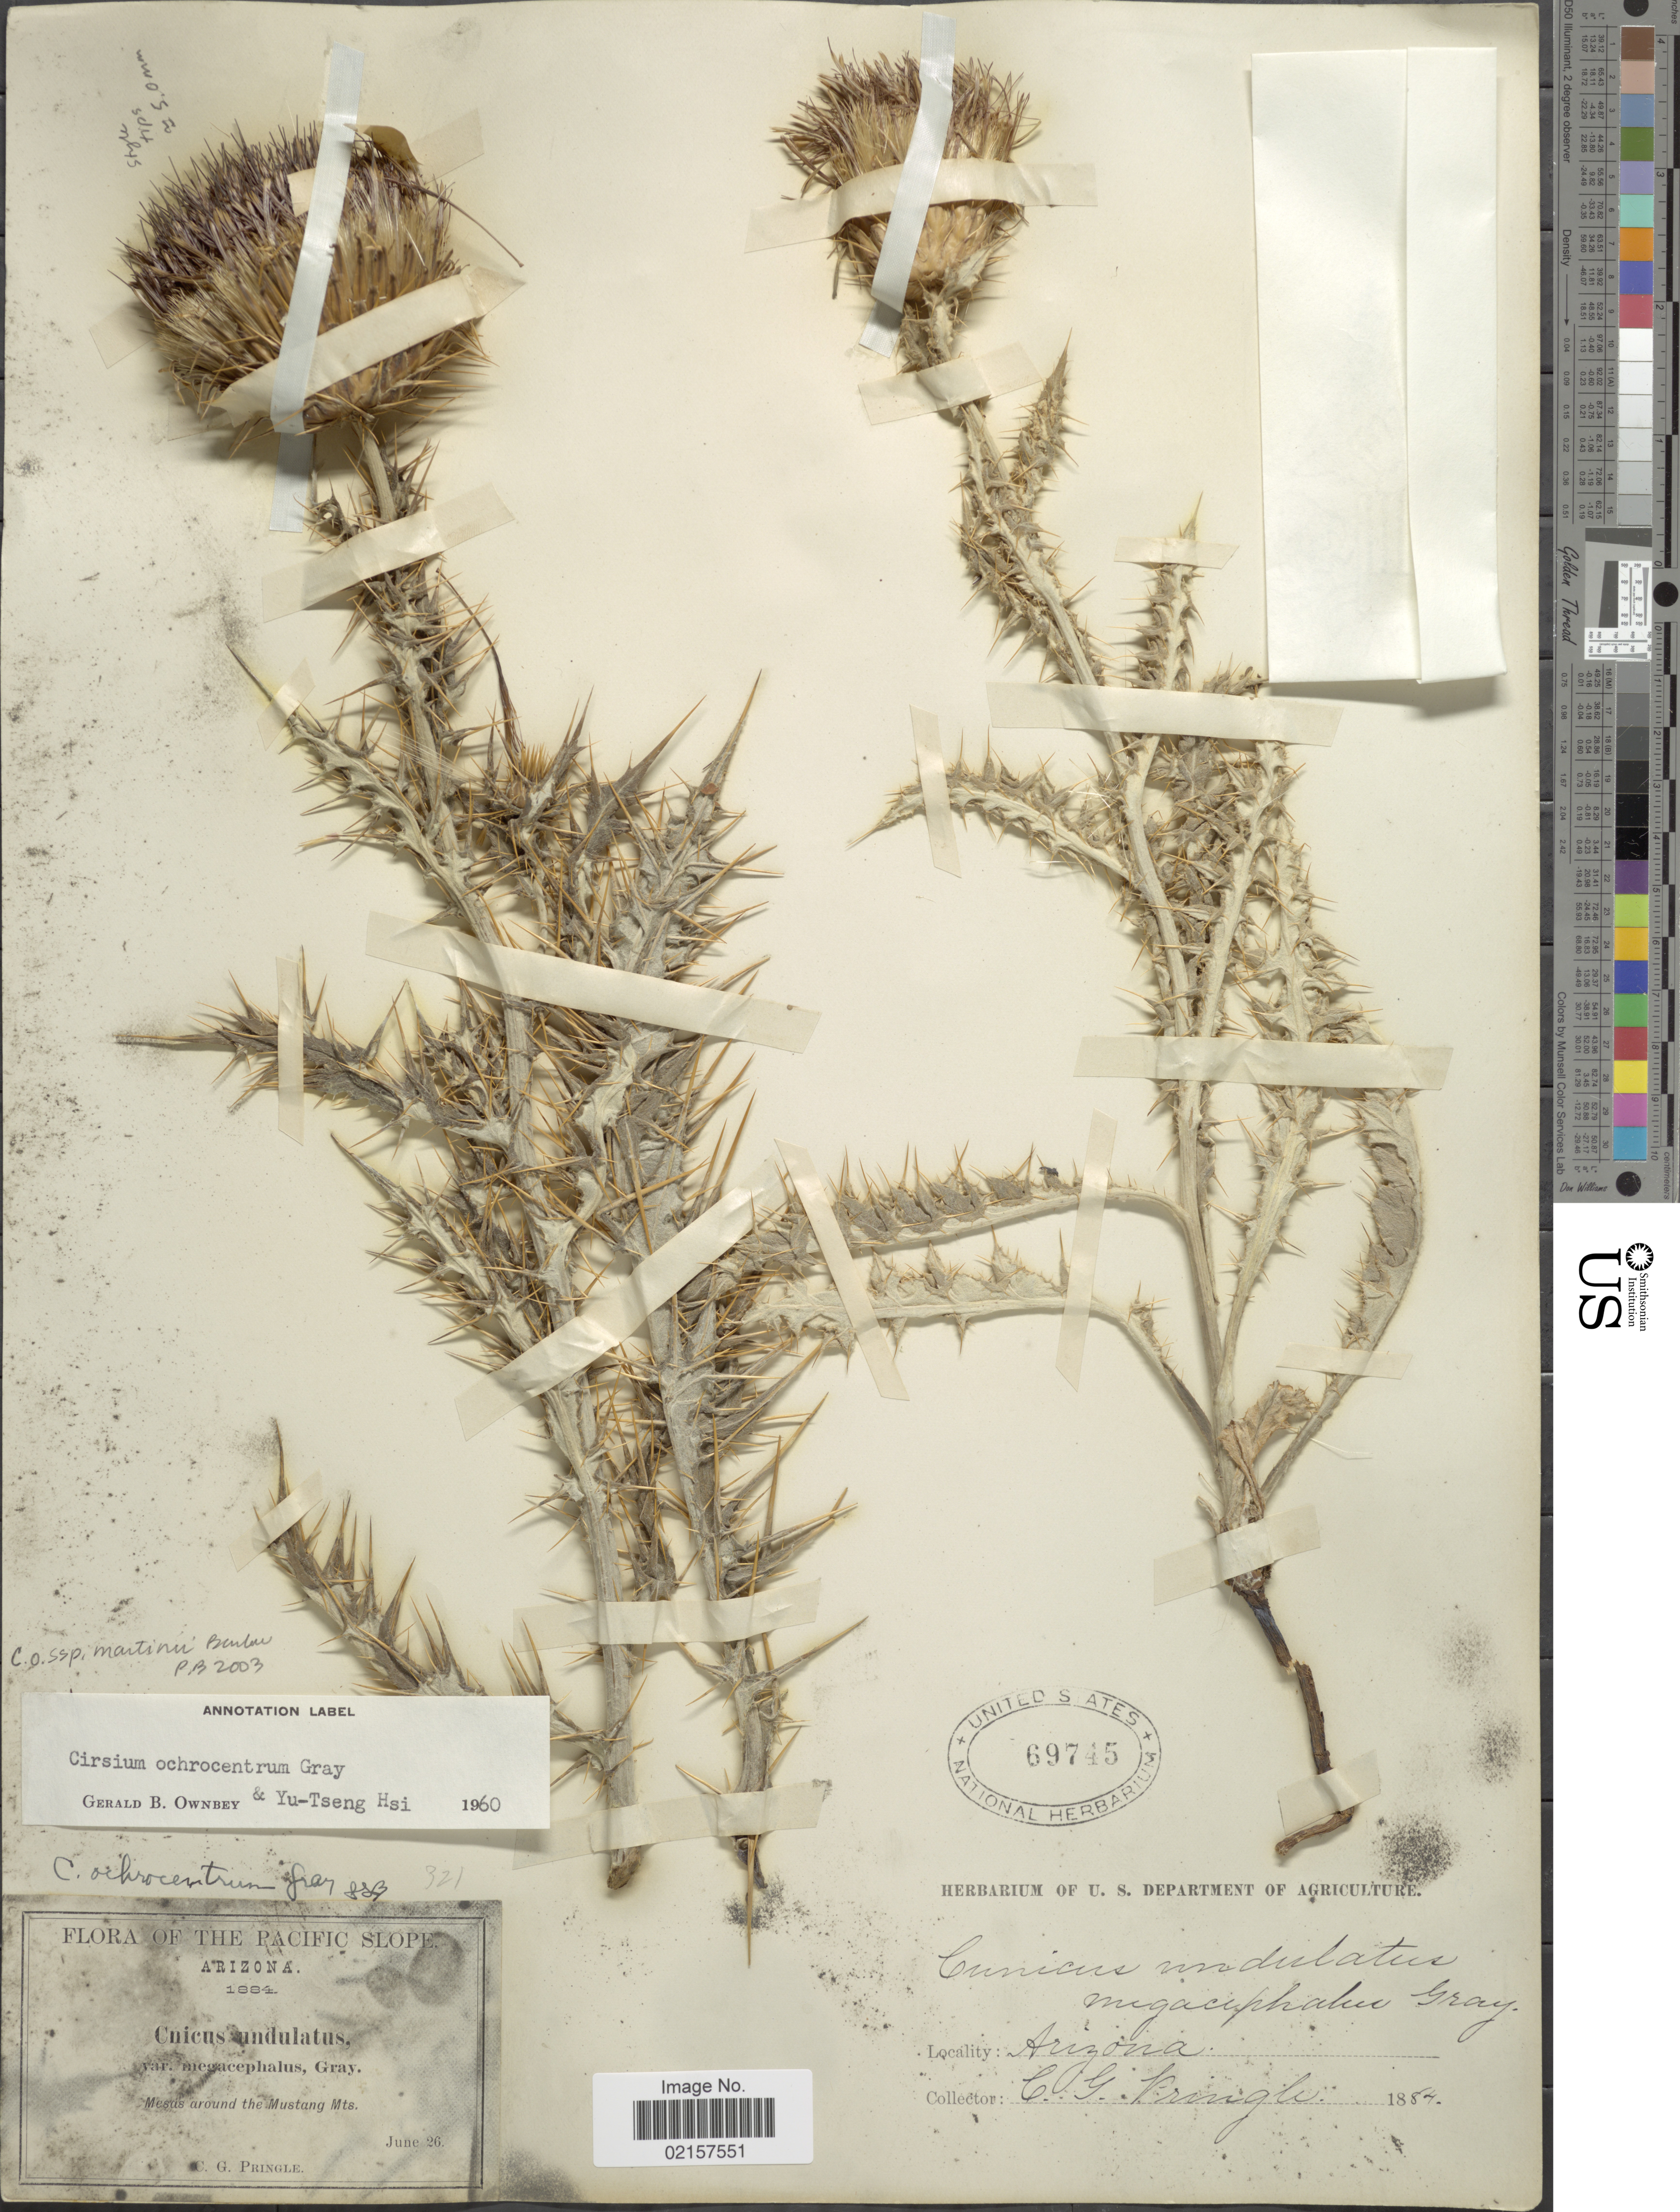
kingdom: Plantae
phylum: Tracheophyta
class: Magnoliopsida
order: Asterales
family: Asteraceae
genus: Cirsium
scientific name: Cirsium ochrocentrum subsp. martinii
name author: Barlow-Irick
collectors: C. G. Pringle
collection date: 1884-06-26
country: United States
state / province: Arizona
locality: Pacific Slope, mesas around the Mustang Mts.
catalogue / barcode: US 69745